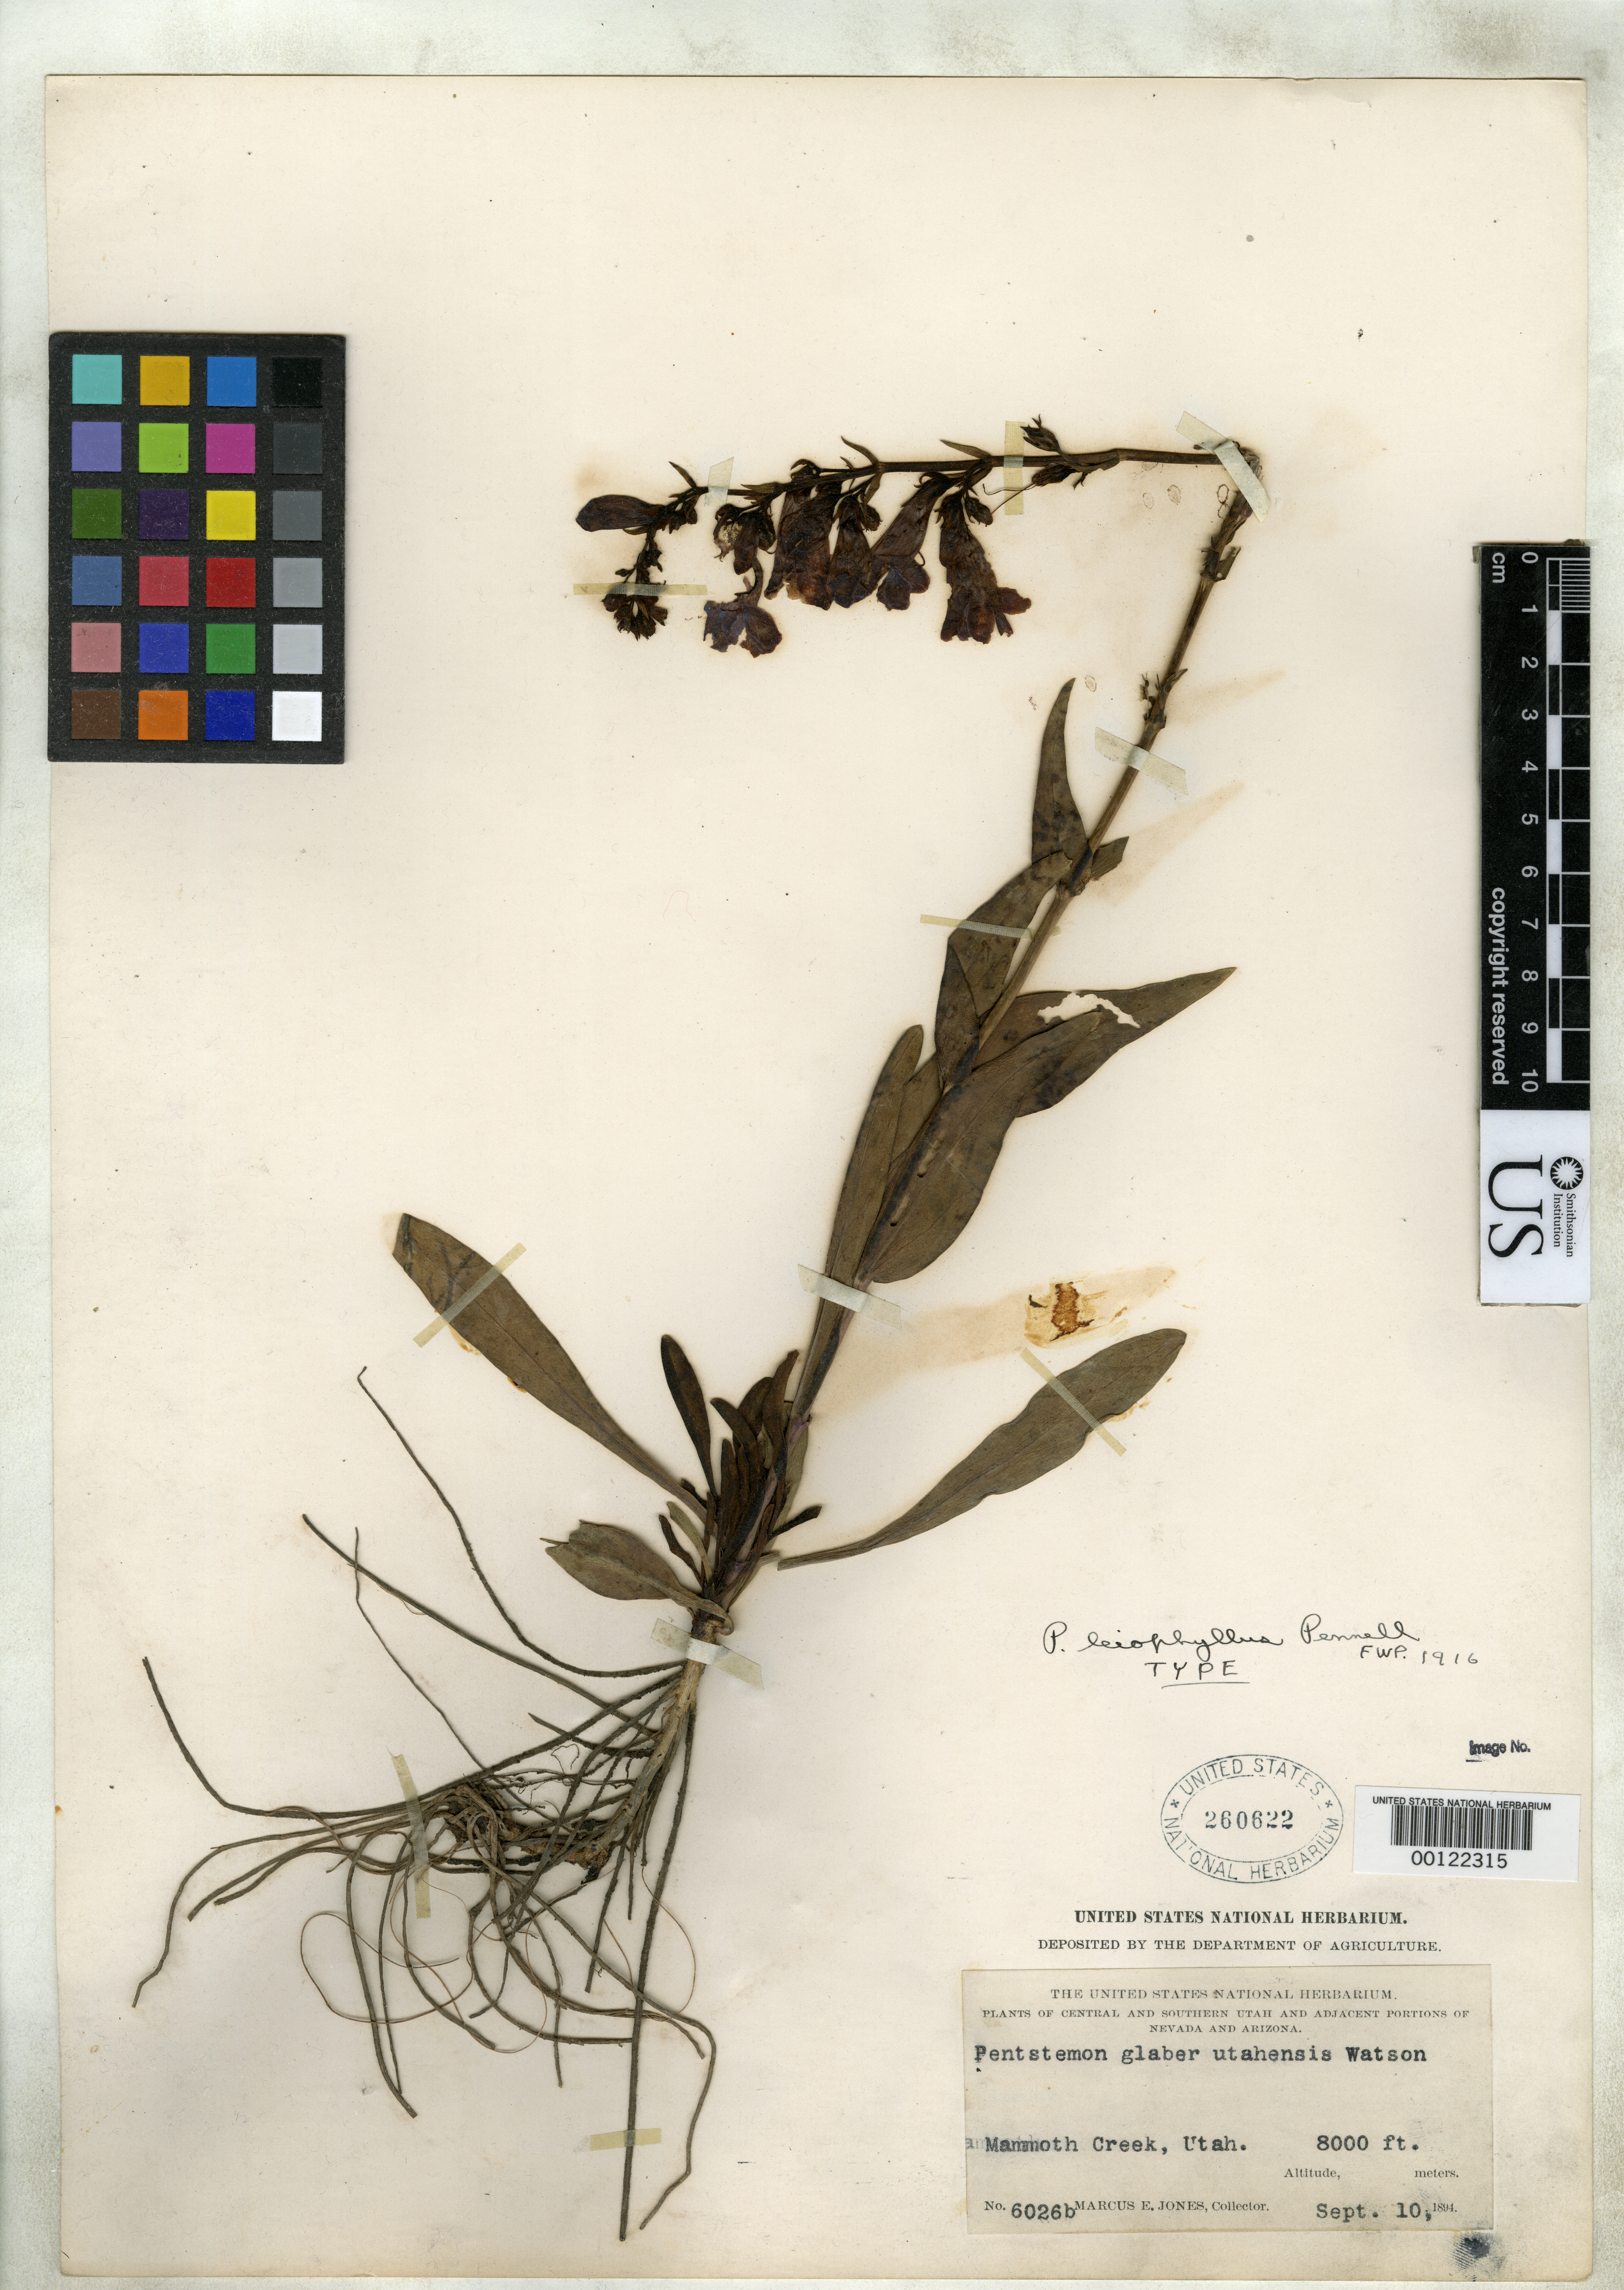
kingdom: Plantae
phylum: Tracheophyta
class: Magnoliopsida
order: Lamiales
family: Plantaginaceae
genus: Penstemon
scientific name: Penstemon leiophyllus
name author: Pennell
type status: Holotype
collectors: M. E. Jones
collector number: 6026 b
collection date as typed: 10 Sep 1894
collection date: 1894-09-10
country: United States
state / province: Utah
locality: Mammoth Creek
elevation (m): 2400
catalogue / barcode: US 260622